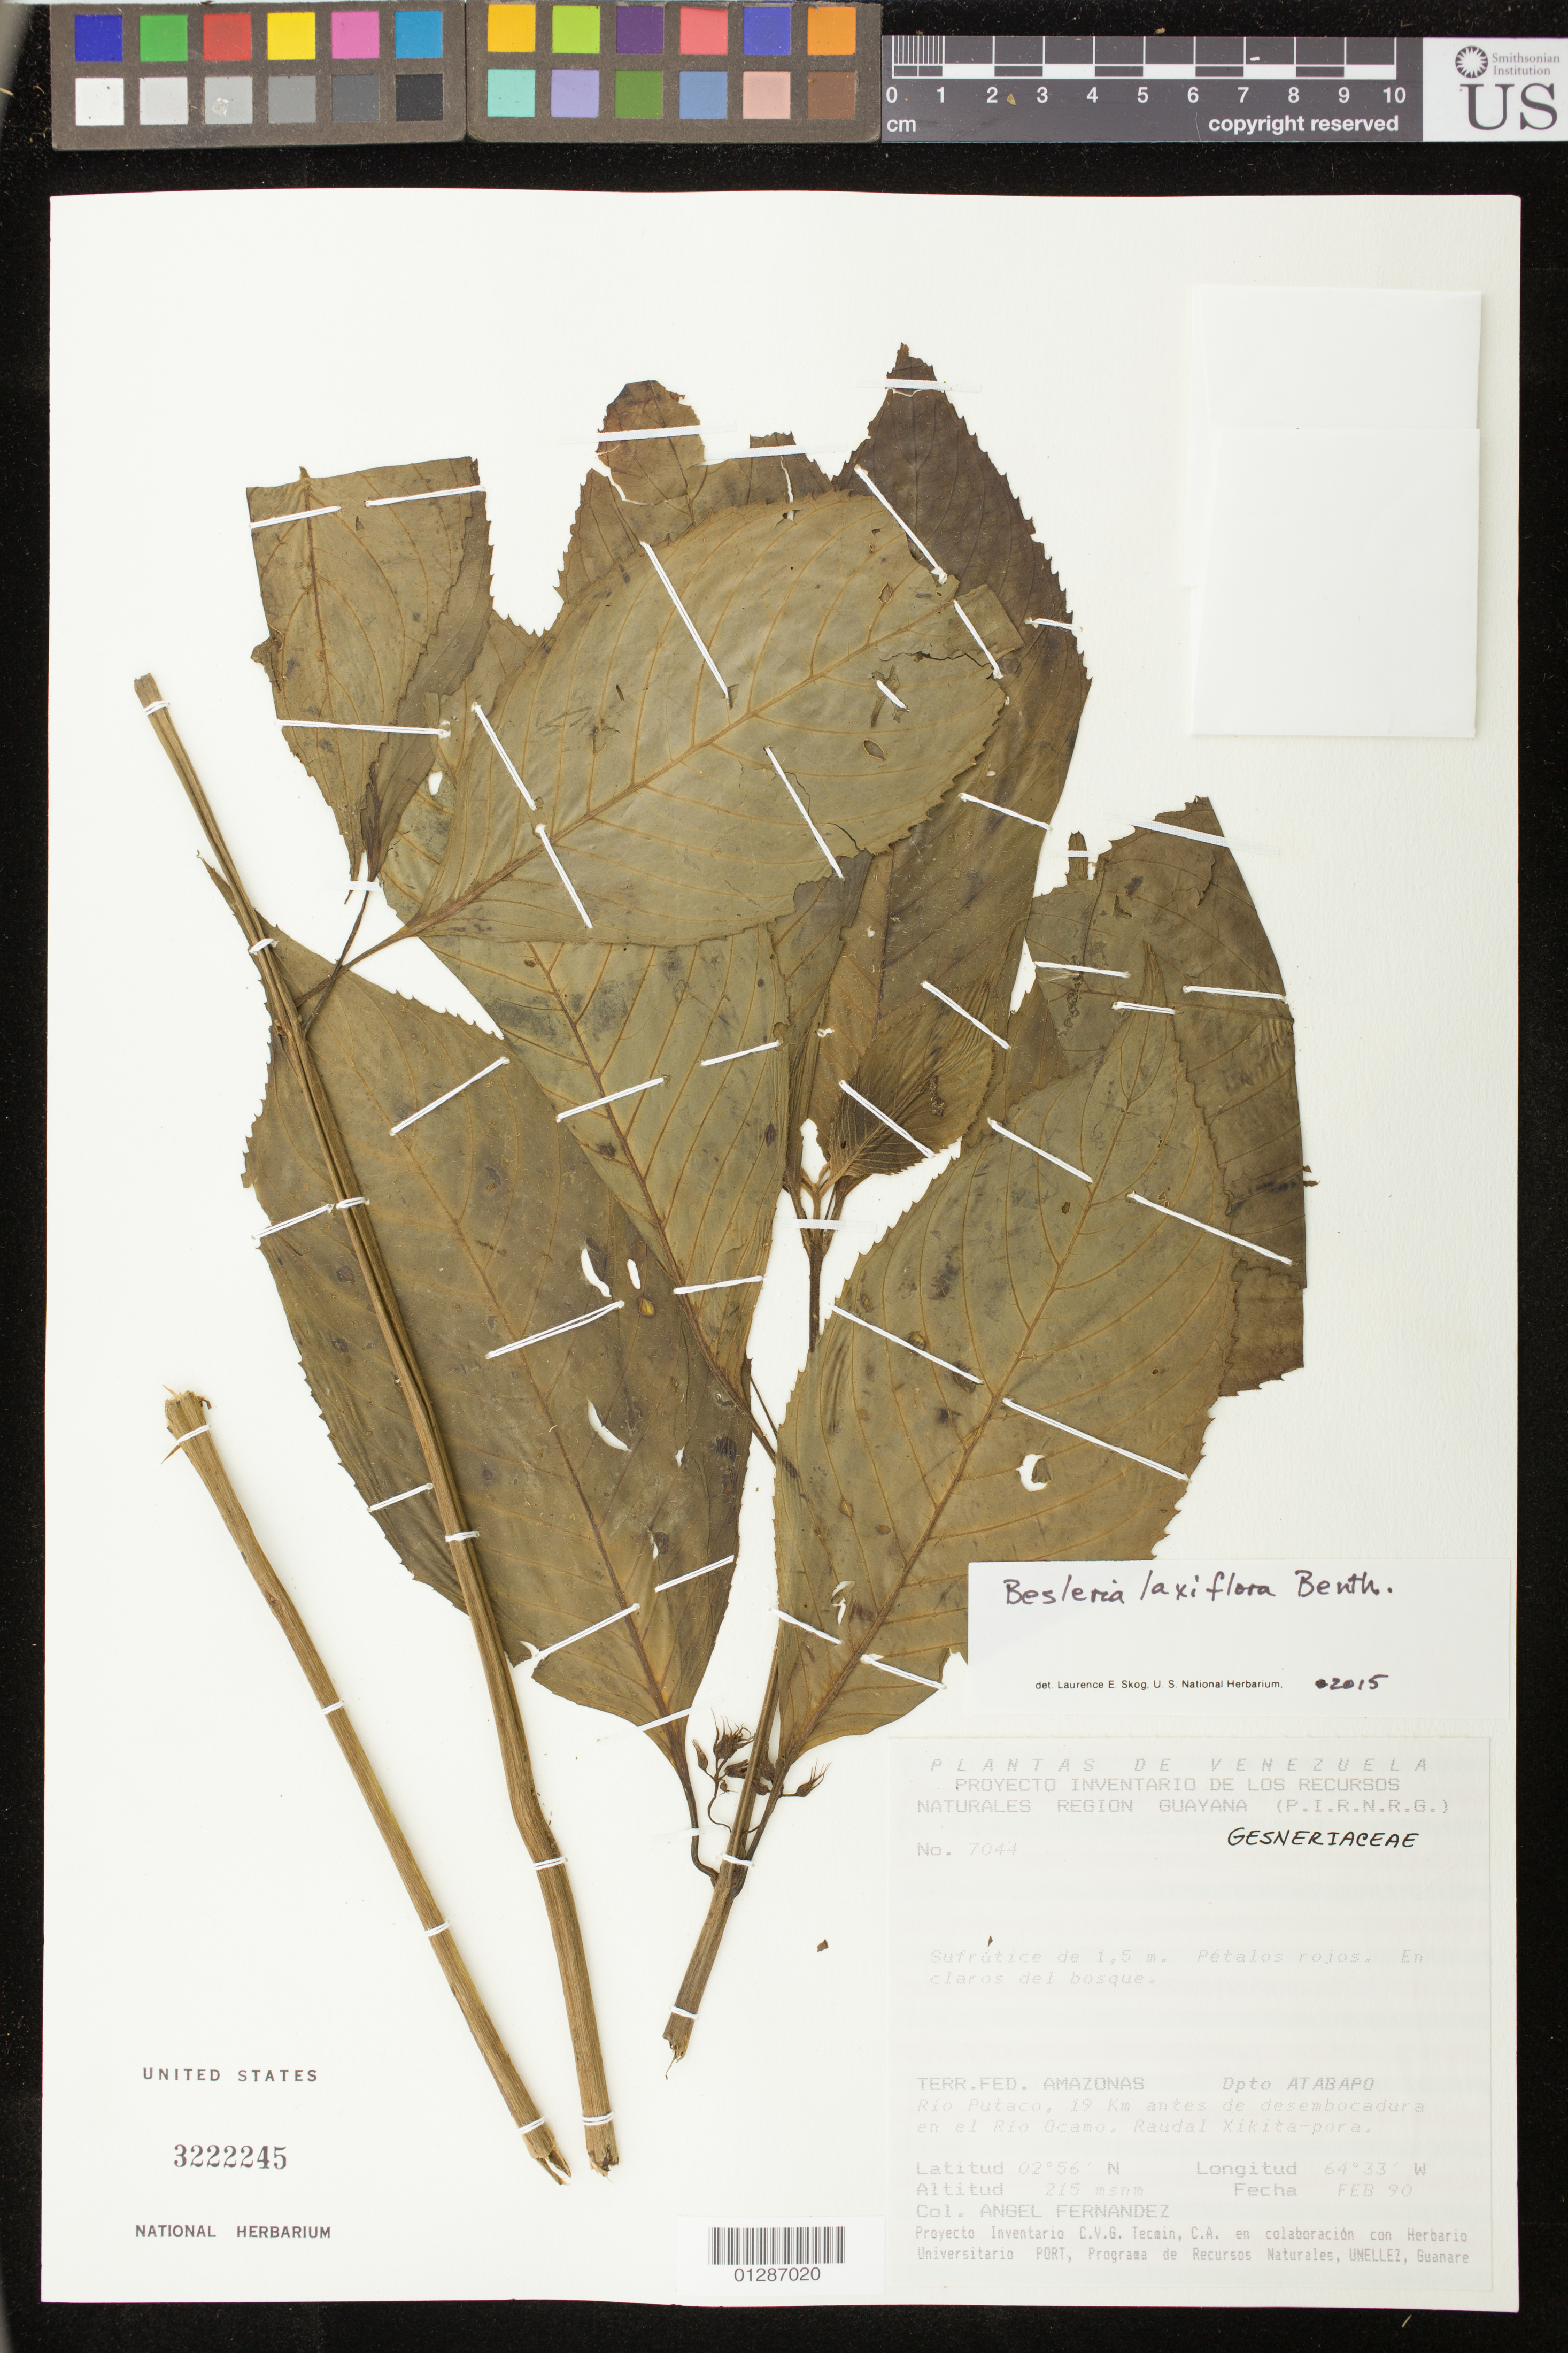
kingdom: Plantae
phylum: Tracheophyta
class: Magnoliopsida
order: Lamiales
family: Gesneriaceae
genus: Besleria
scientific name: Besleria laxiflora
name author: Benth.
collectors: A. Fernández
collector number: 7044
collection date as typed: Feb 1990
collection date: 1990-02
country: Venezuela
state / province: Amazonas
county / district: Atabapo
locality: Rio Putaco, 19 km antes de desembocadura en el Rio Ocamo. Raudal Xikita-pora.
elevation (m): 215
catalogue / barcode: US 3222245